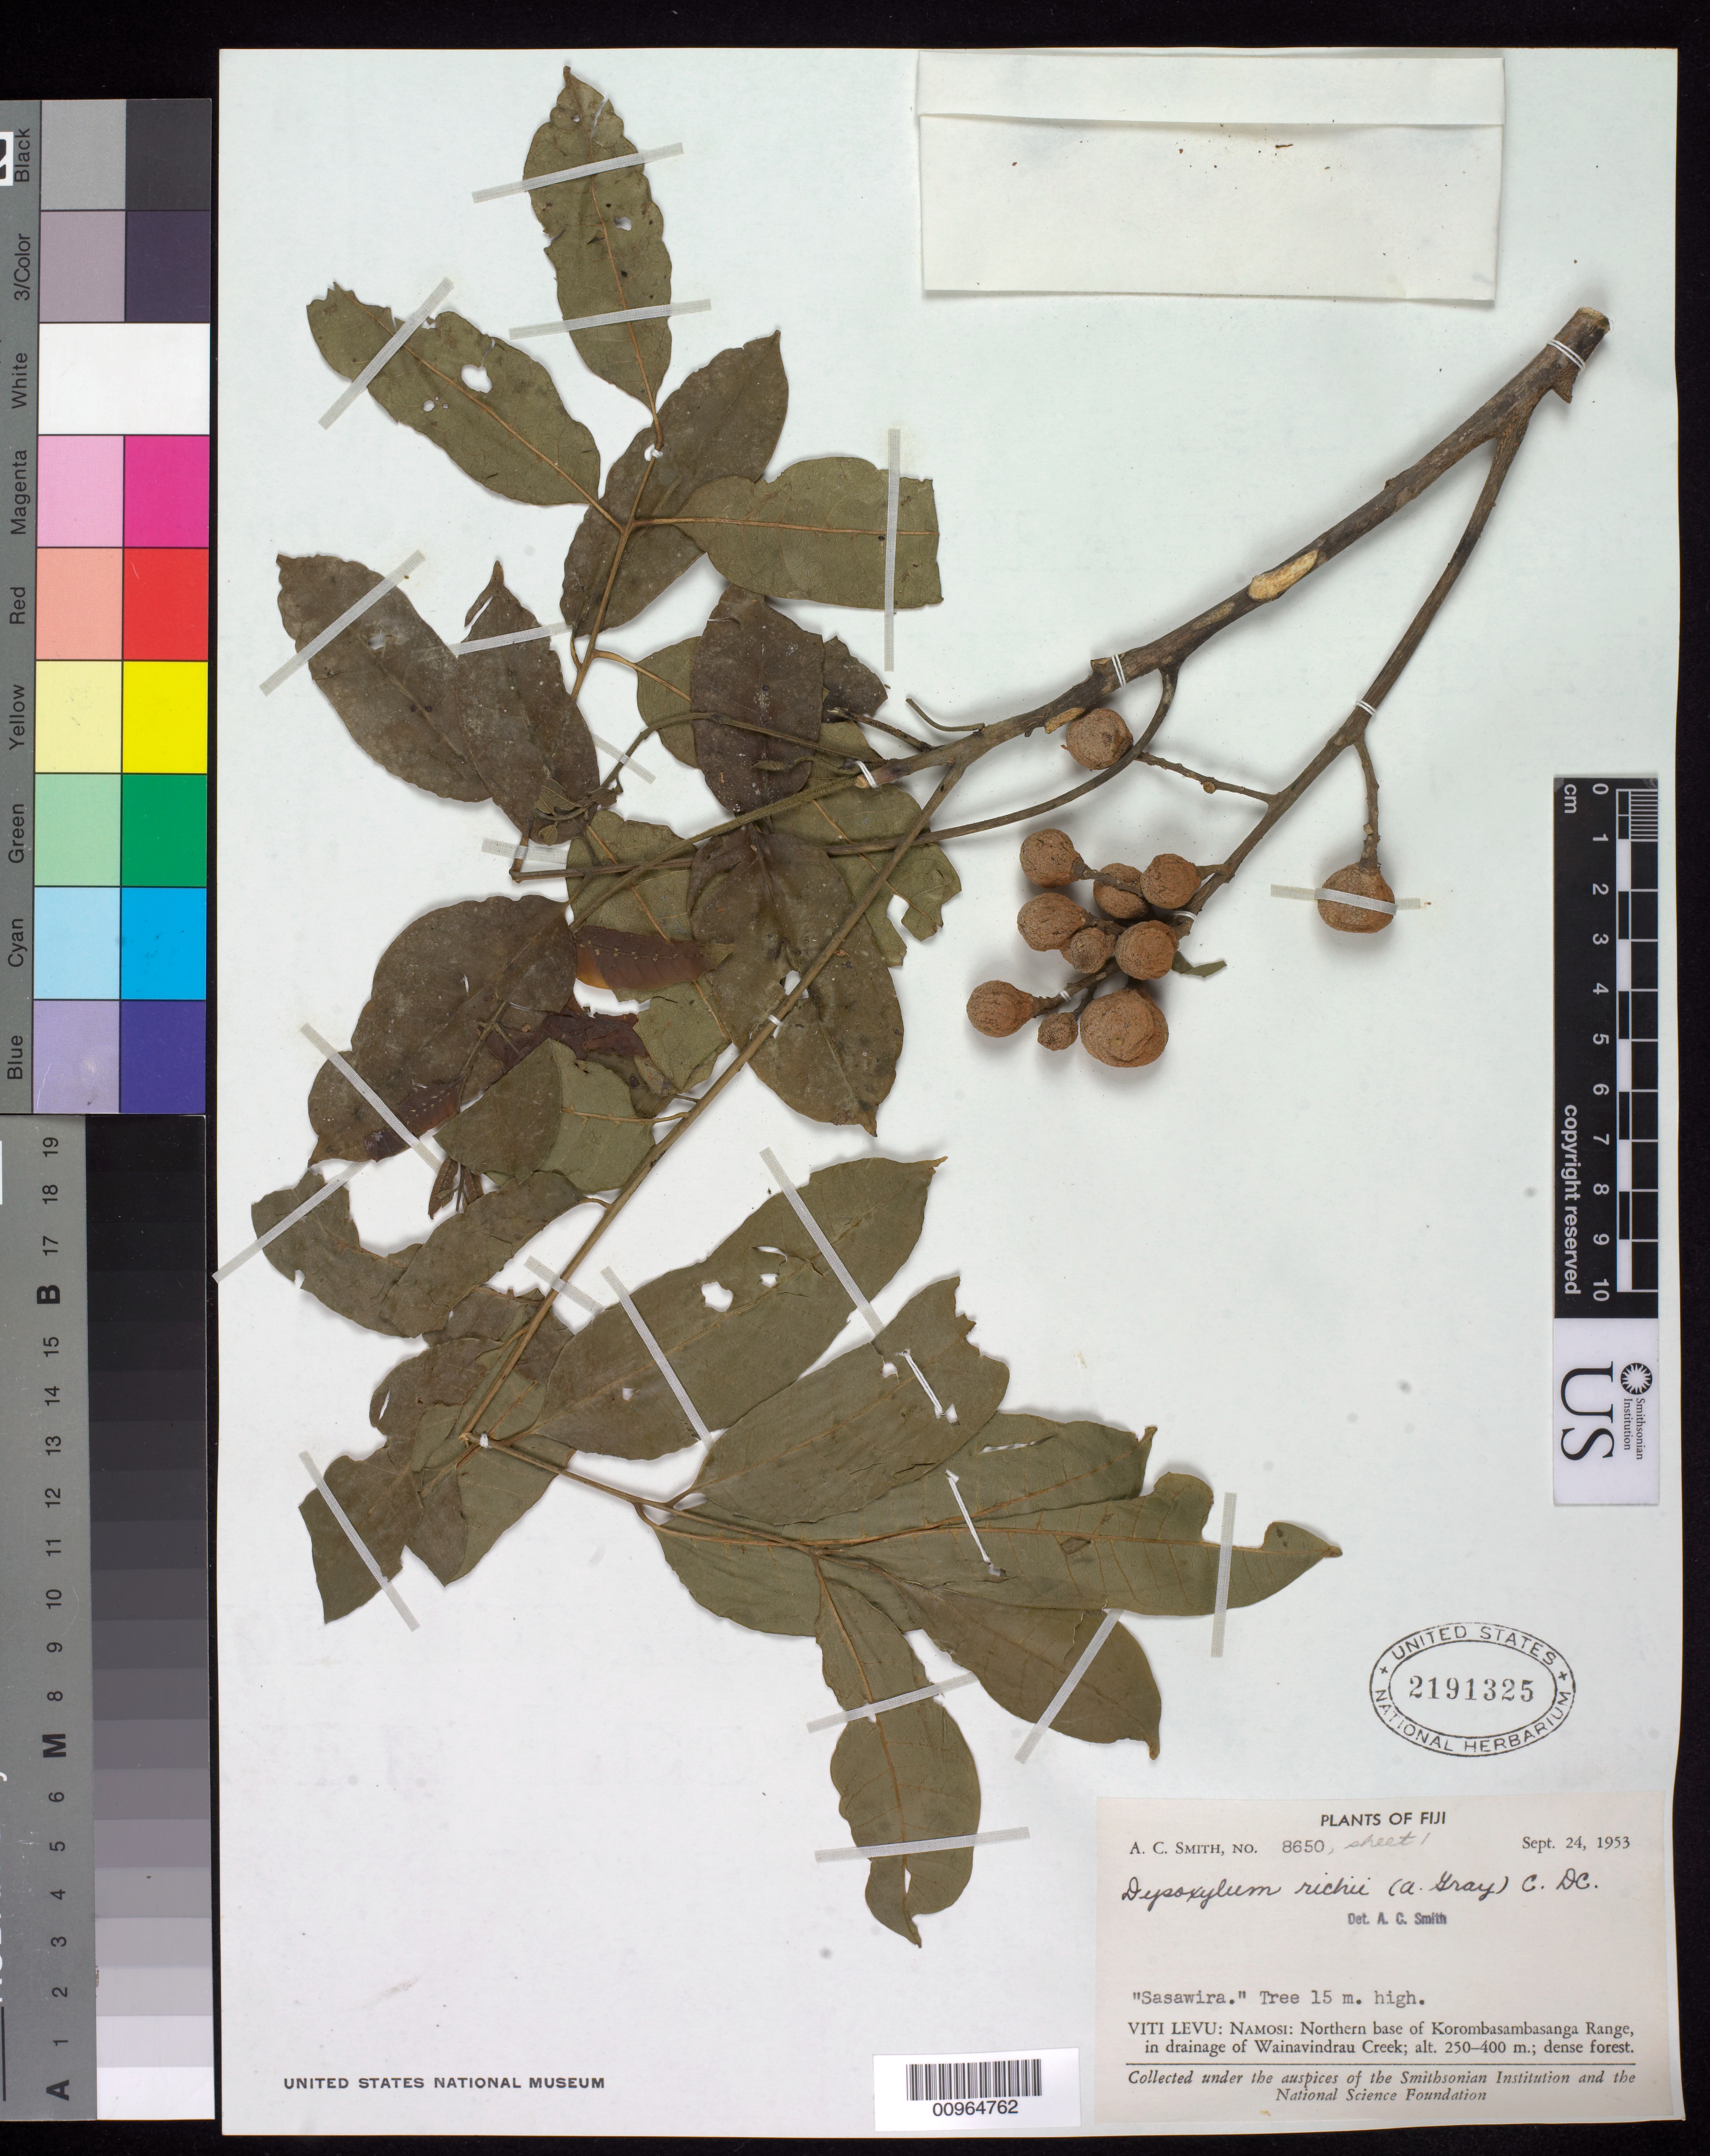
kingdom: Plantae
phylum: Tracheophyta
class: Magnoliopsida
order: Sapindales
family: Meliaceae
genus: Didymocheton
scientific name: Didymocheton alliaceus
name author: (G. Forst.) Mabb.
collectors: A. C. Smith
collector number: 8650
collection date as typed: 24 Sep 1953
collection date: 1953-09-24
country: Fiji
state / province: Central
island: Viti Levu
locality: Northern base of Korombasambasanga Range, in drainage of Wainavindrau Creek; dense forest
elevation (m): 250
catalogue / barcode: US 2191325